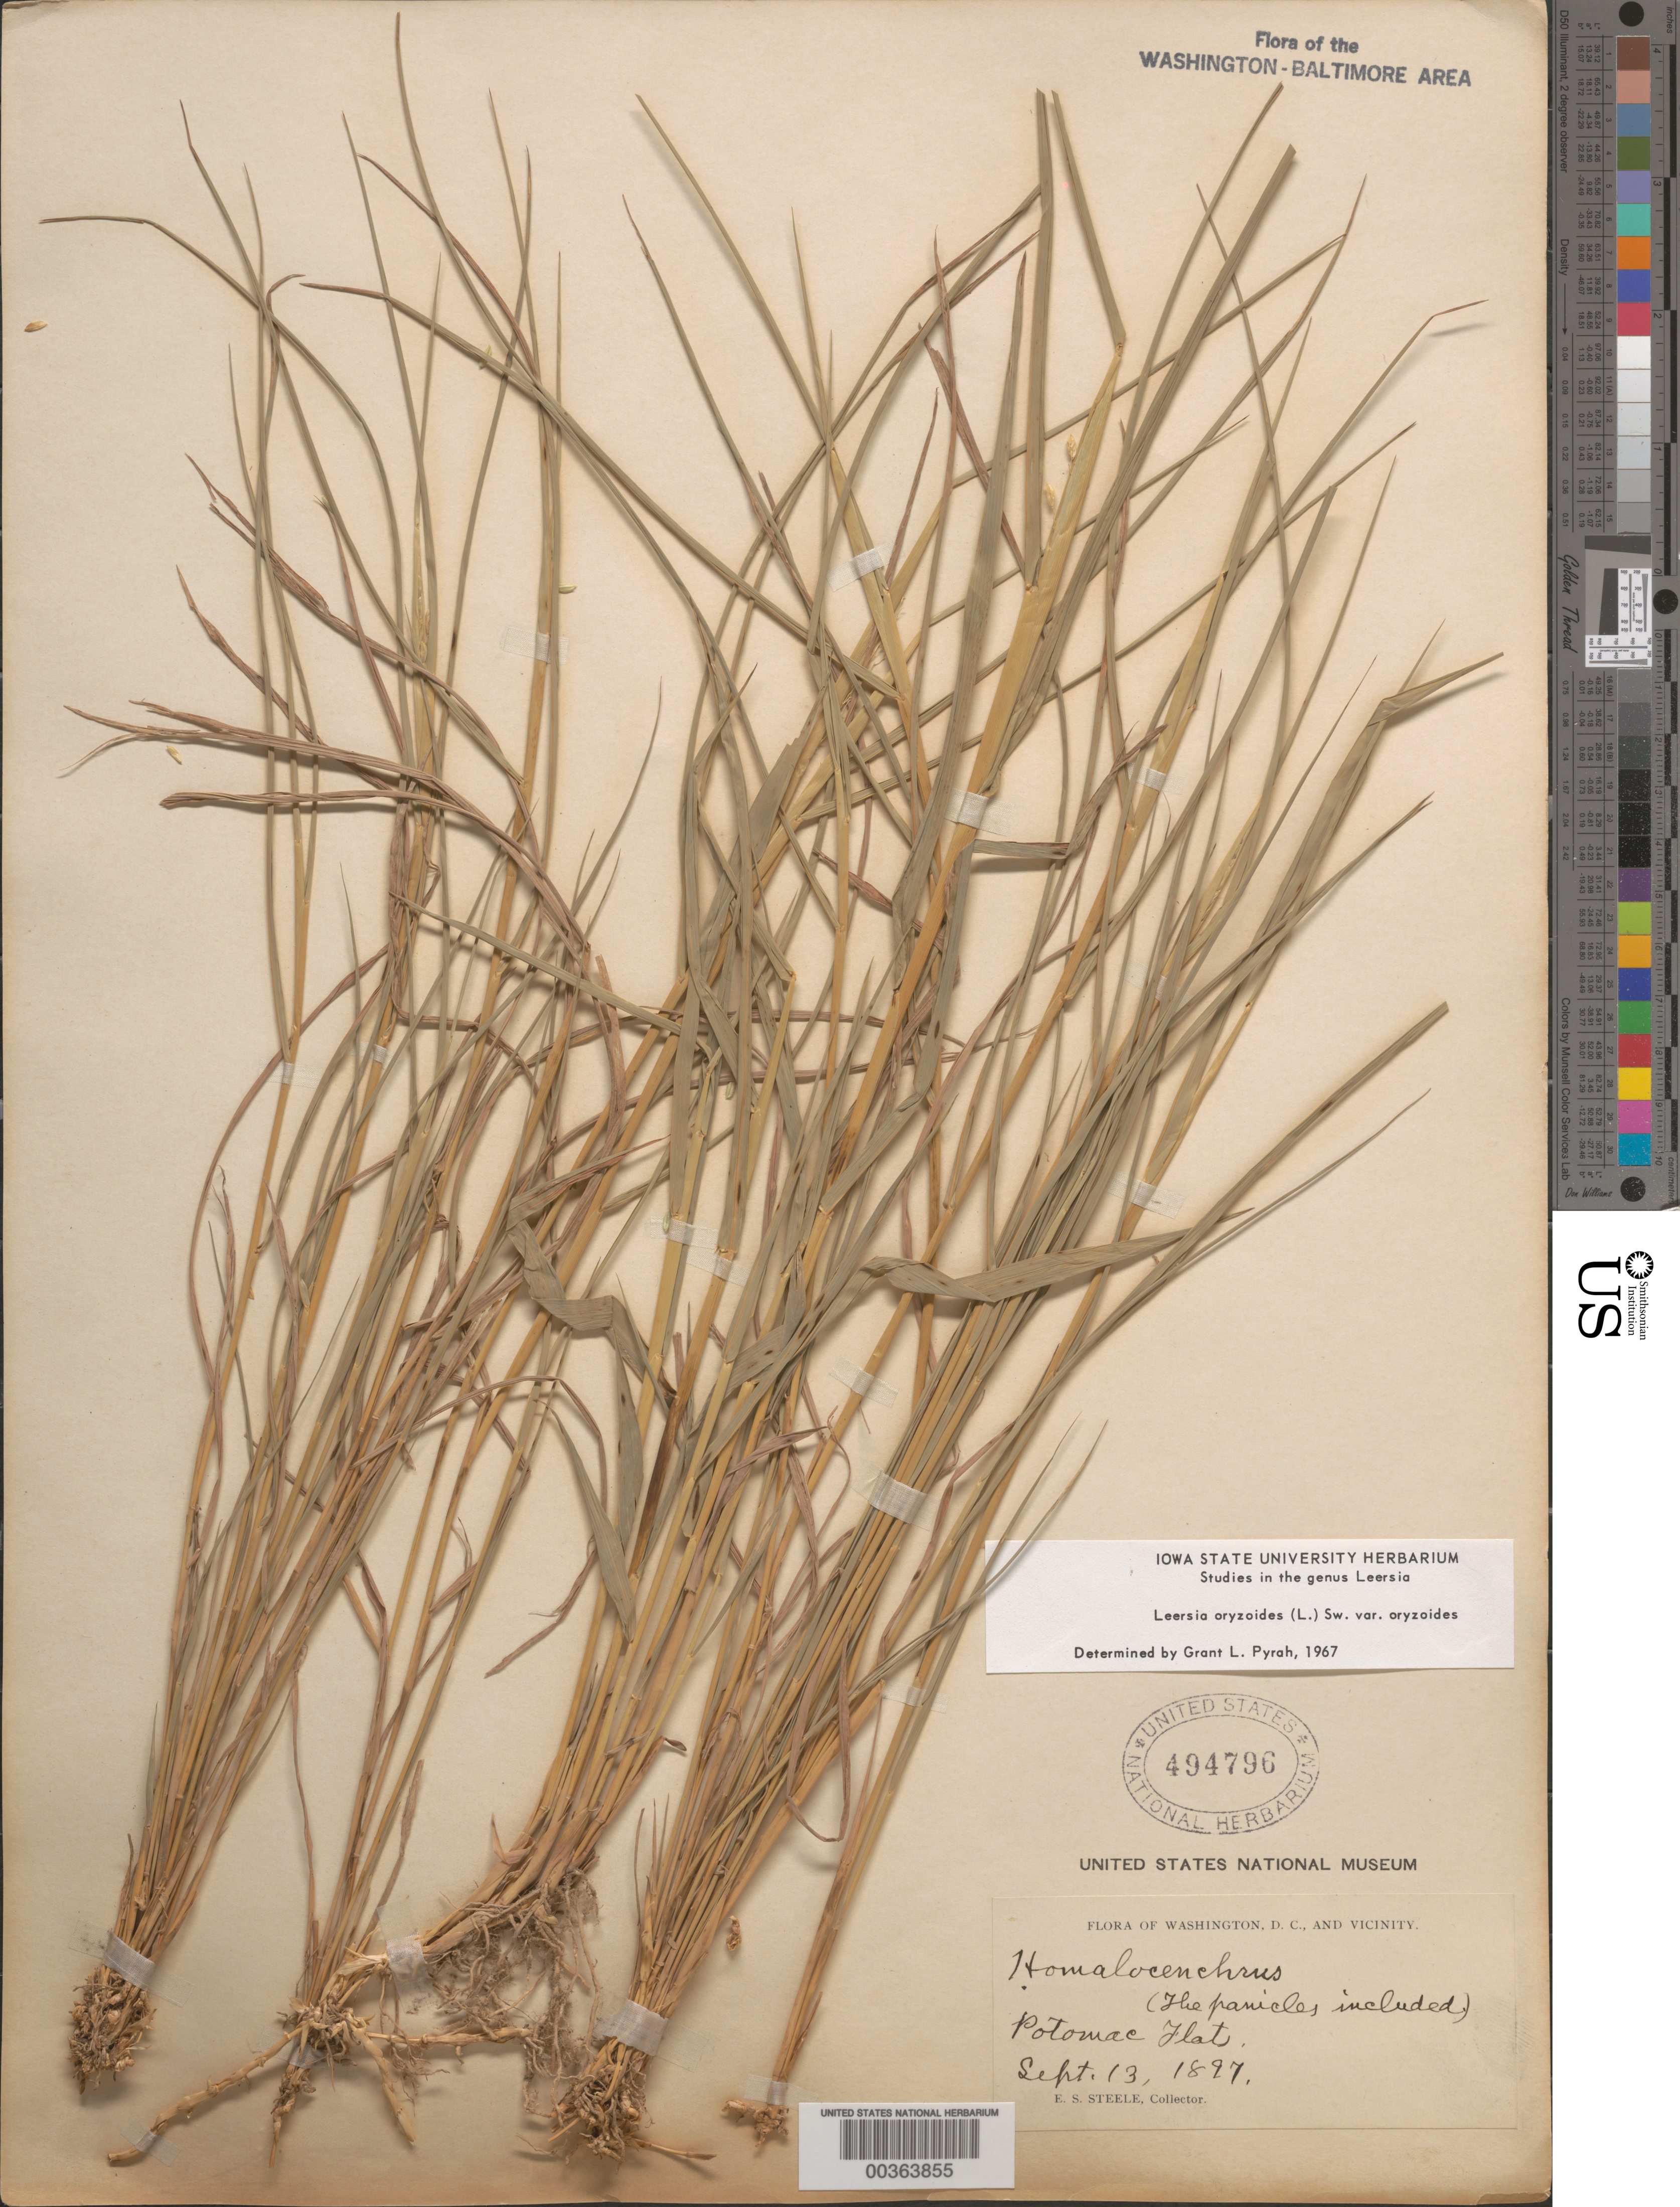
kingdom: Plantae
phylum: Tracheophyta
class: Liliopsida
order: Poales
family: Poaceae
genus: Leersia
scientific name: Leersia oryzoides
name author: (L.) Sw.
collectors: E. Steele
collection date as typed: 13 Sep 1897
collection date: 1897-09-13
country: United States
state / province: District of Columbia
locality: Washington DC area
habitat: Flats of the Potomac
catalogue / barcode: US 494796